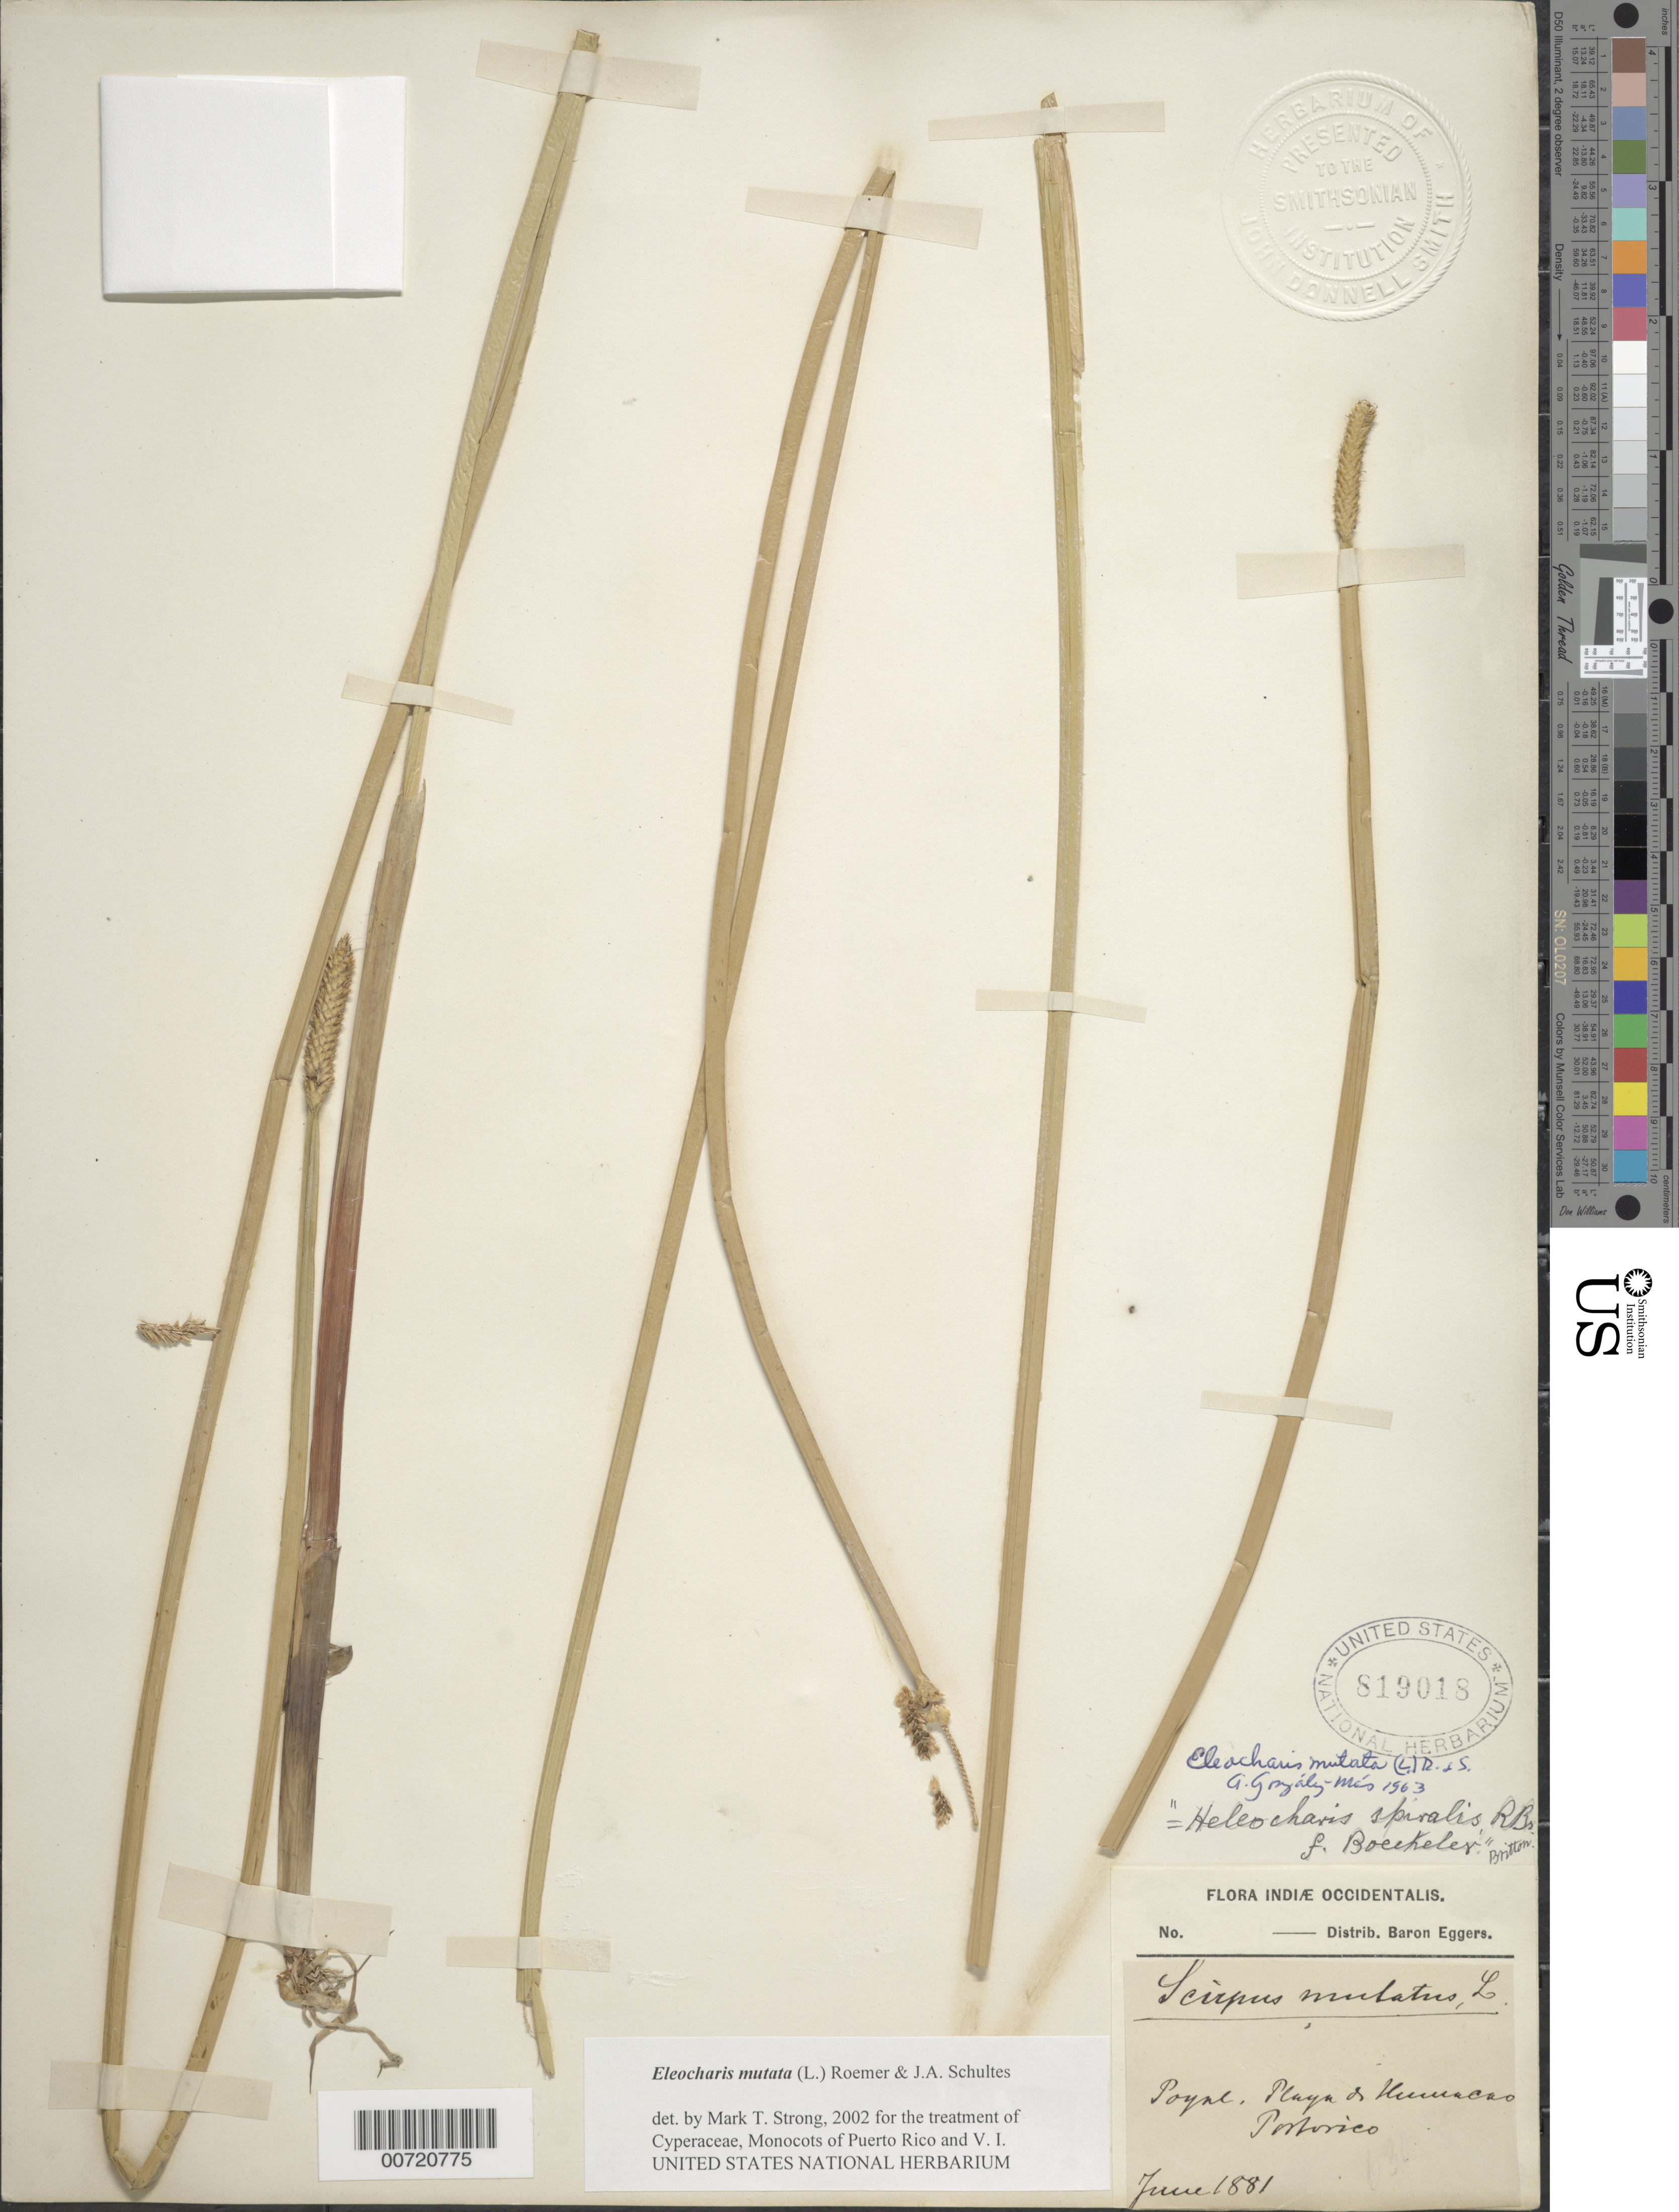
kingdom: Plantae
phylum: Tracheophyta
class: Liliopsida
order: Poales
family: Cyperaceae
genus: Eleocharis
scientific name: Eleocharis mutata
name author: (L.) Roem. & Schult.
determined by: Strong, M. T., (US), Smithsonian Institution - National Museum of Natural History (UNITED STATES)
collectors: H. F. A. von Eggers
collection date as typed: Jun 1881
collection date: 1881-06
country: Puerto Rico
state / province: Humacao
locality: Pozal, playa de Humacao.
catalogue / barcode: US 819018